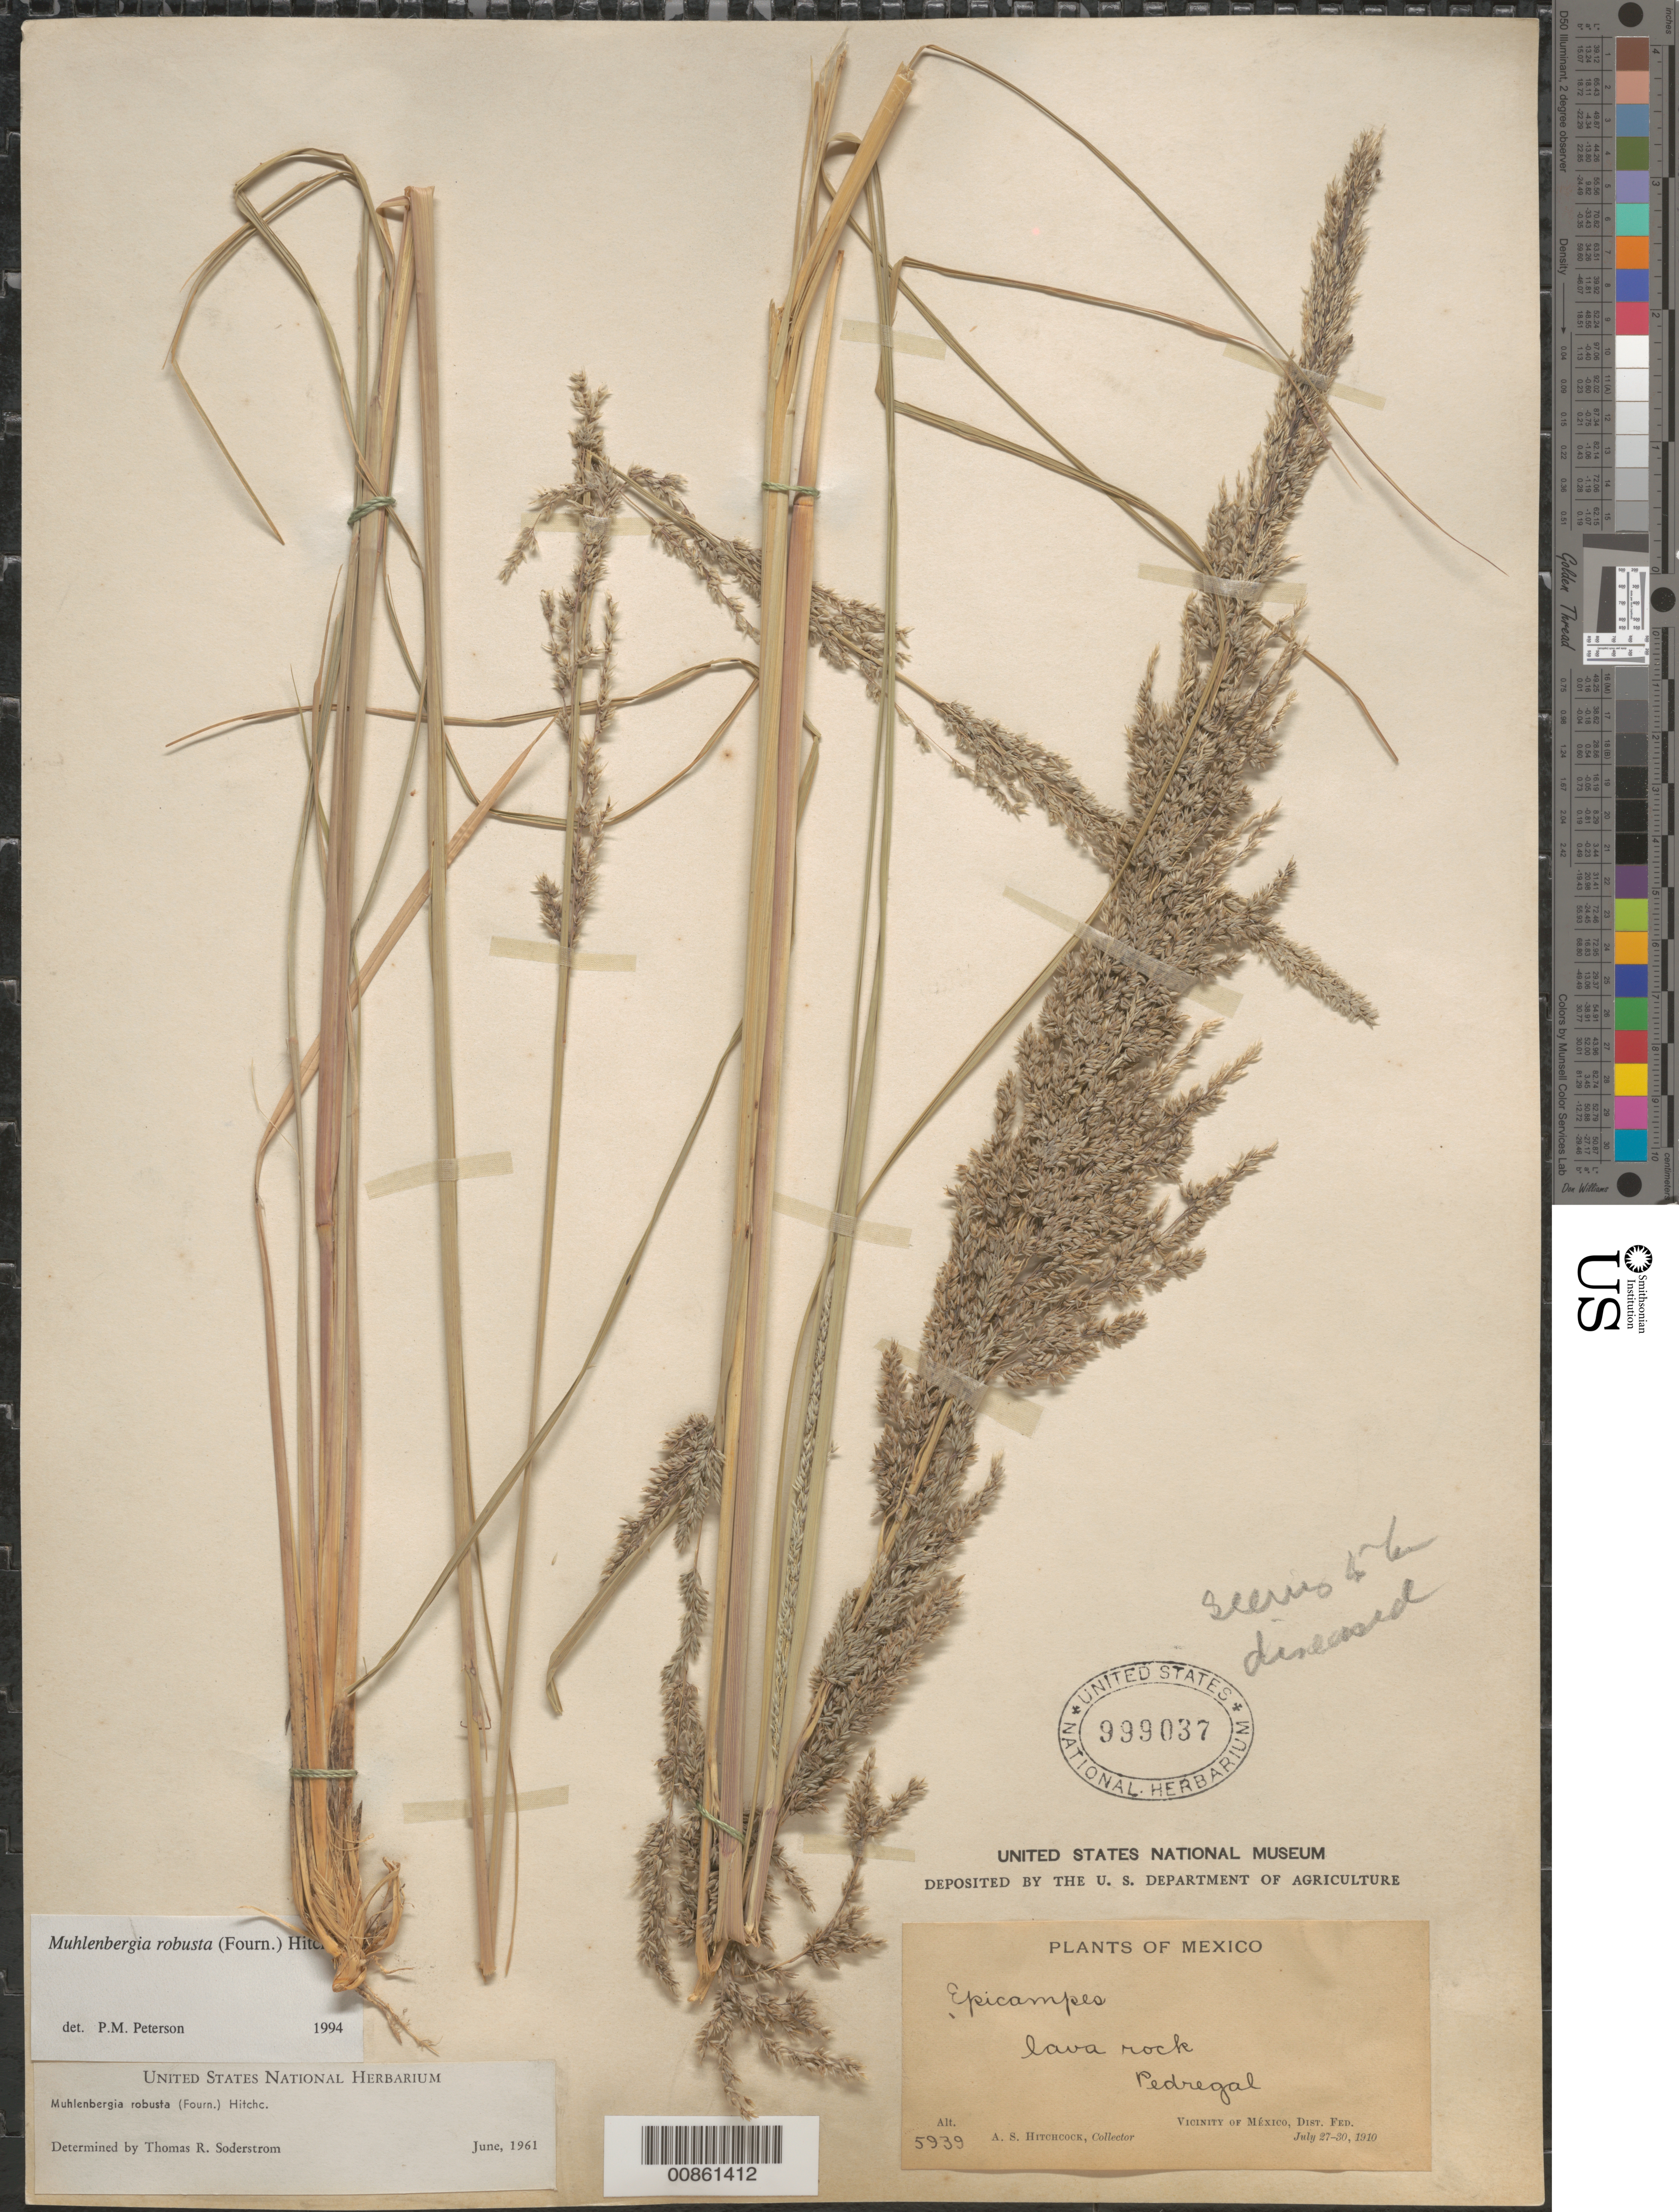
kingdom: Plantae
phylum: Tracheophyta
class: Liliopsida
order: Poales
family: Poaceae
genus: Muhlenbergia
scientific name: Muhlenbergia robusta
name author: (E. Fourn.) Hitchc.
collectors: A. S. Hitchcock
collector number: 5939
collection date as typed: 27 Jul 1910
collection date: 1910-07-27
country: Mexico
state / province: Distrito Federal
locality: Pedregal de San Angel, deleg. Tlalpan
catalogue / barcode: US 999037